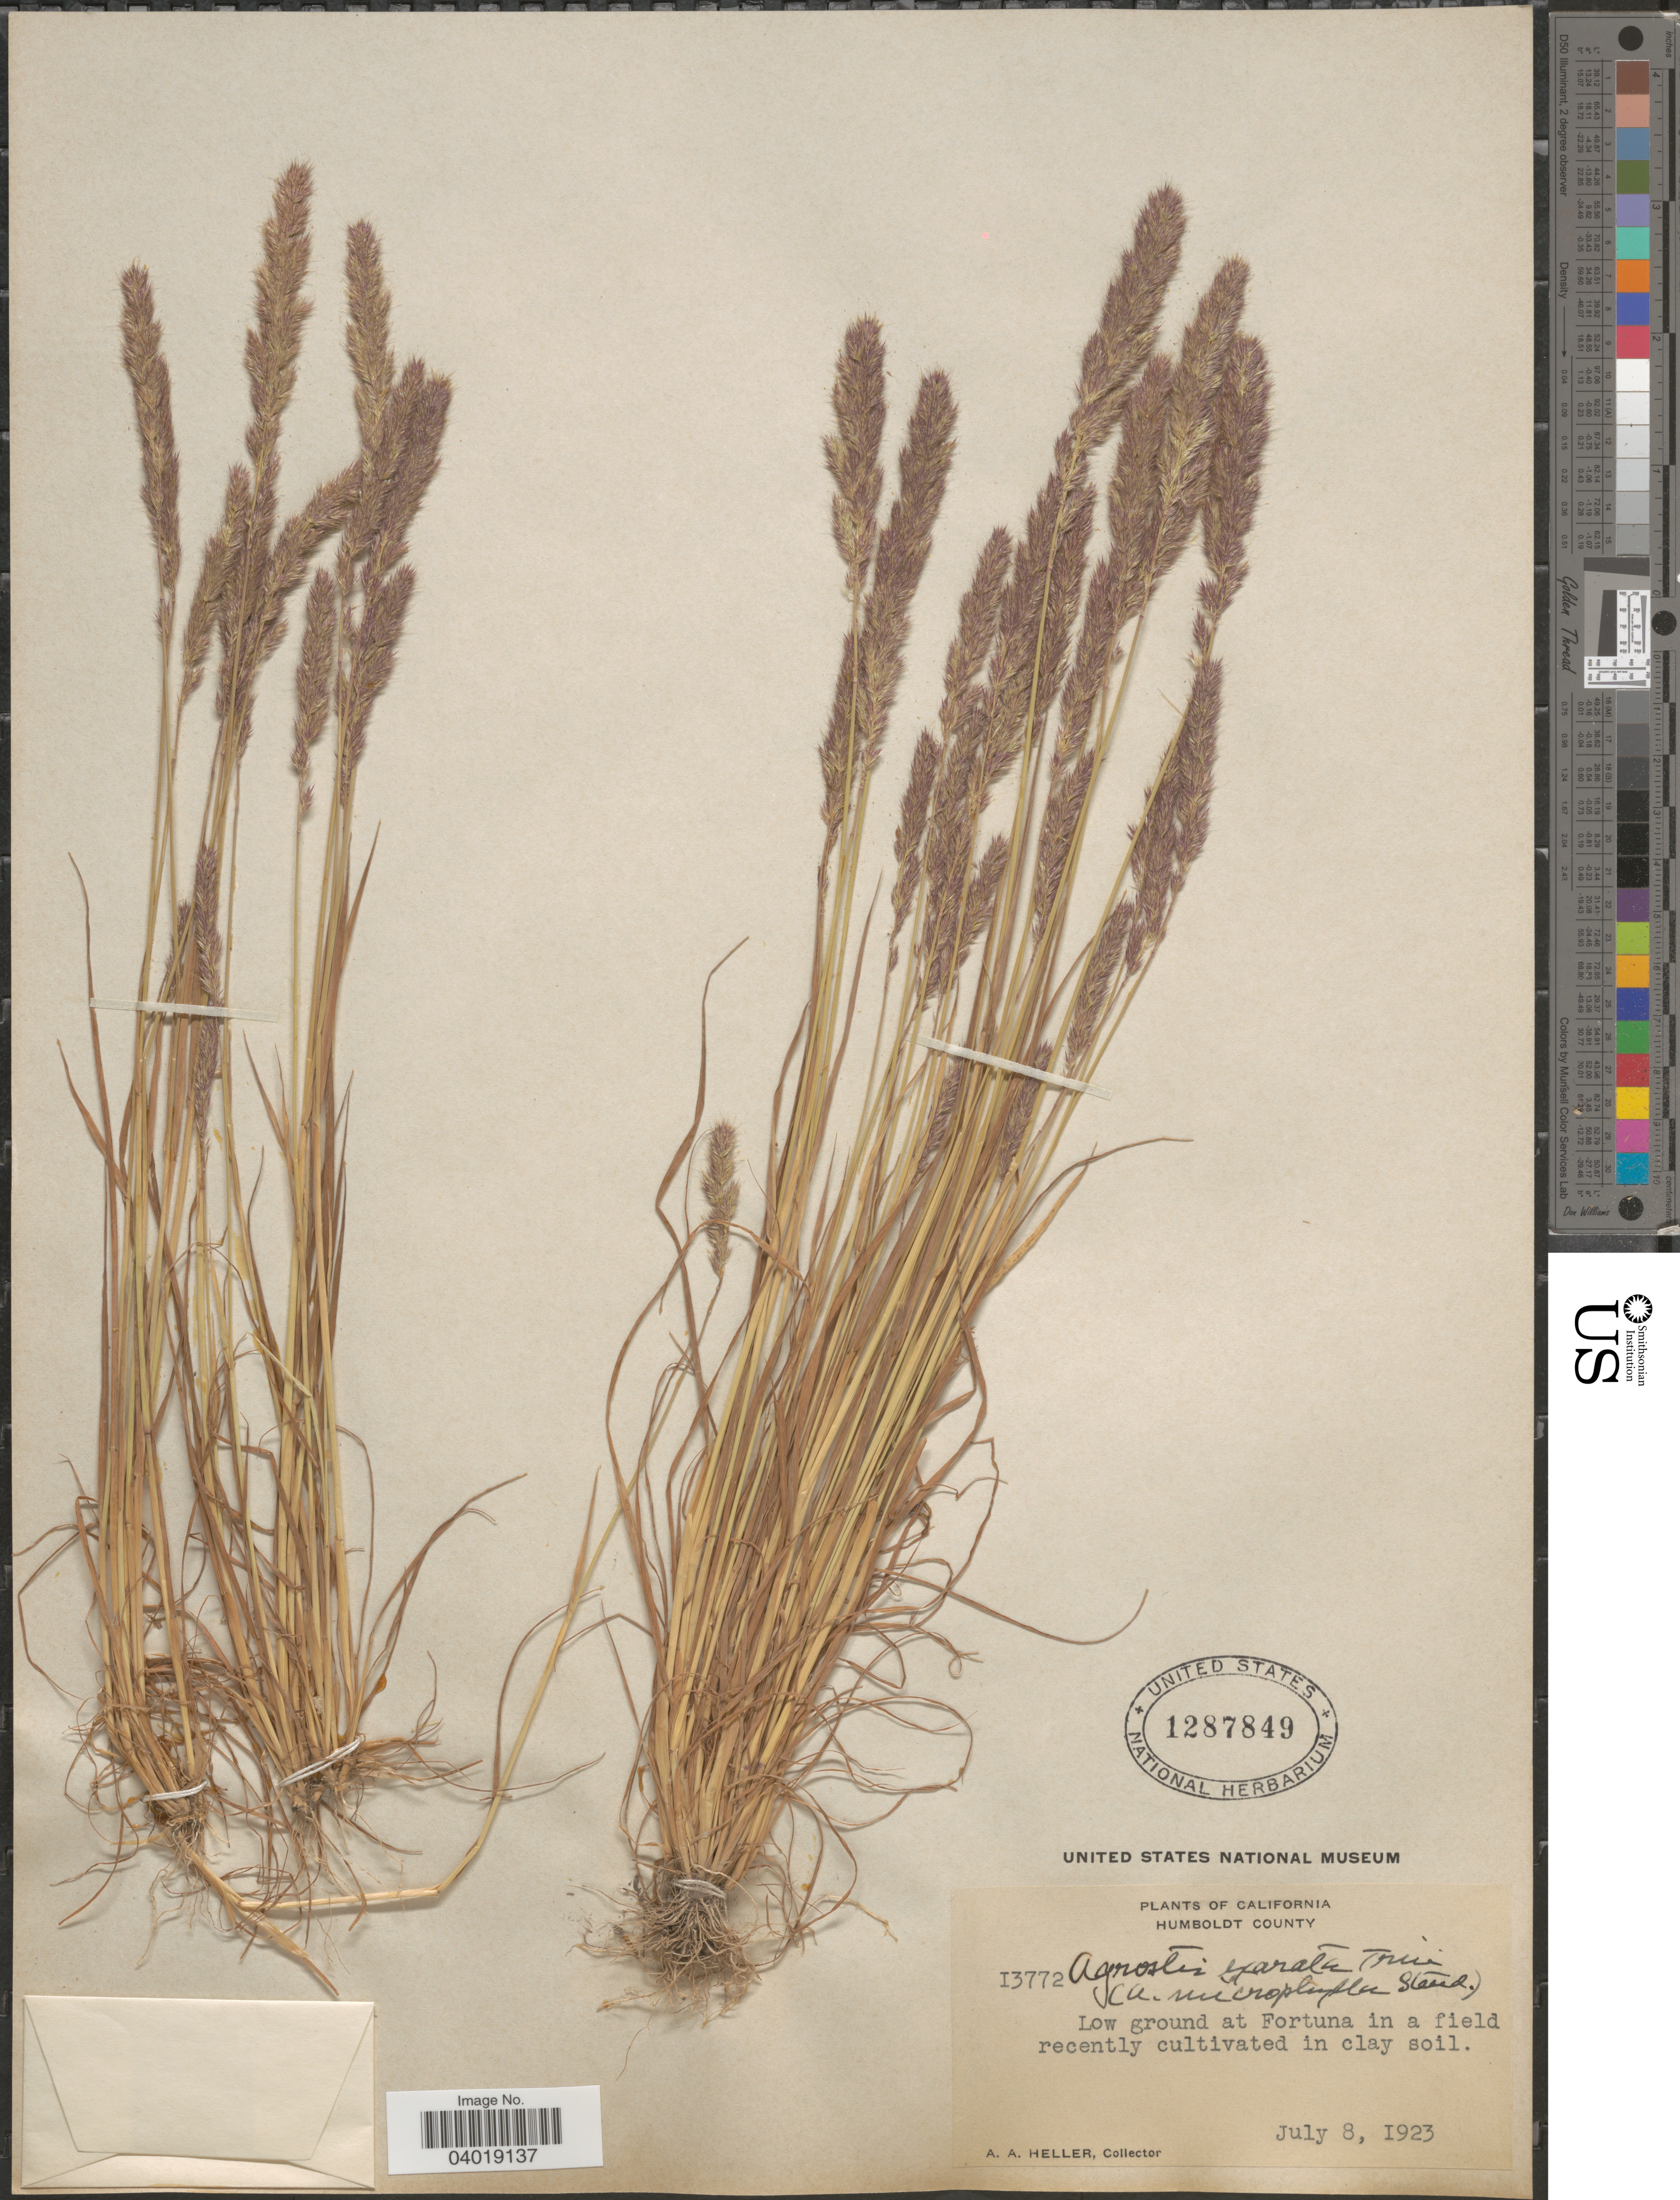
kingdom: Plantae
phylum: Tracheophyta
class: Liliopsida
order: Poales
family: Poaceae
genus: Agrostis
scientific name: Agrostis exarata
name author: Trin.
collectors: A. A. Heller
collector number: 13772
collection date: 1923-07-08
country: United States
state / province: California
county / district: Humboldt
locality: Humboldt County. Fortuna in a field recently cultivated.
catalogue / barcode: US 1287849